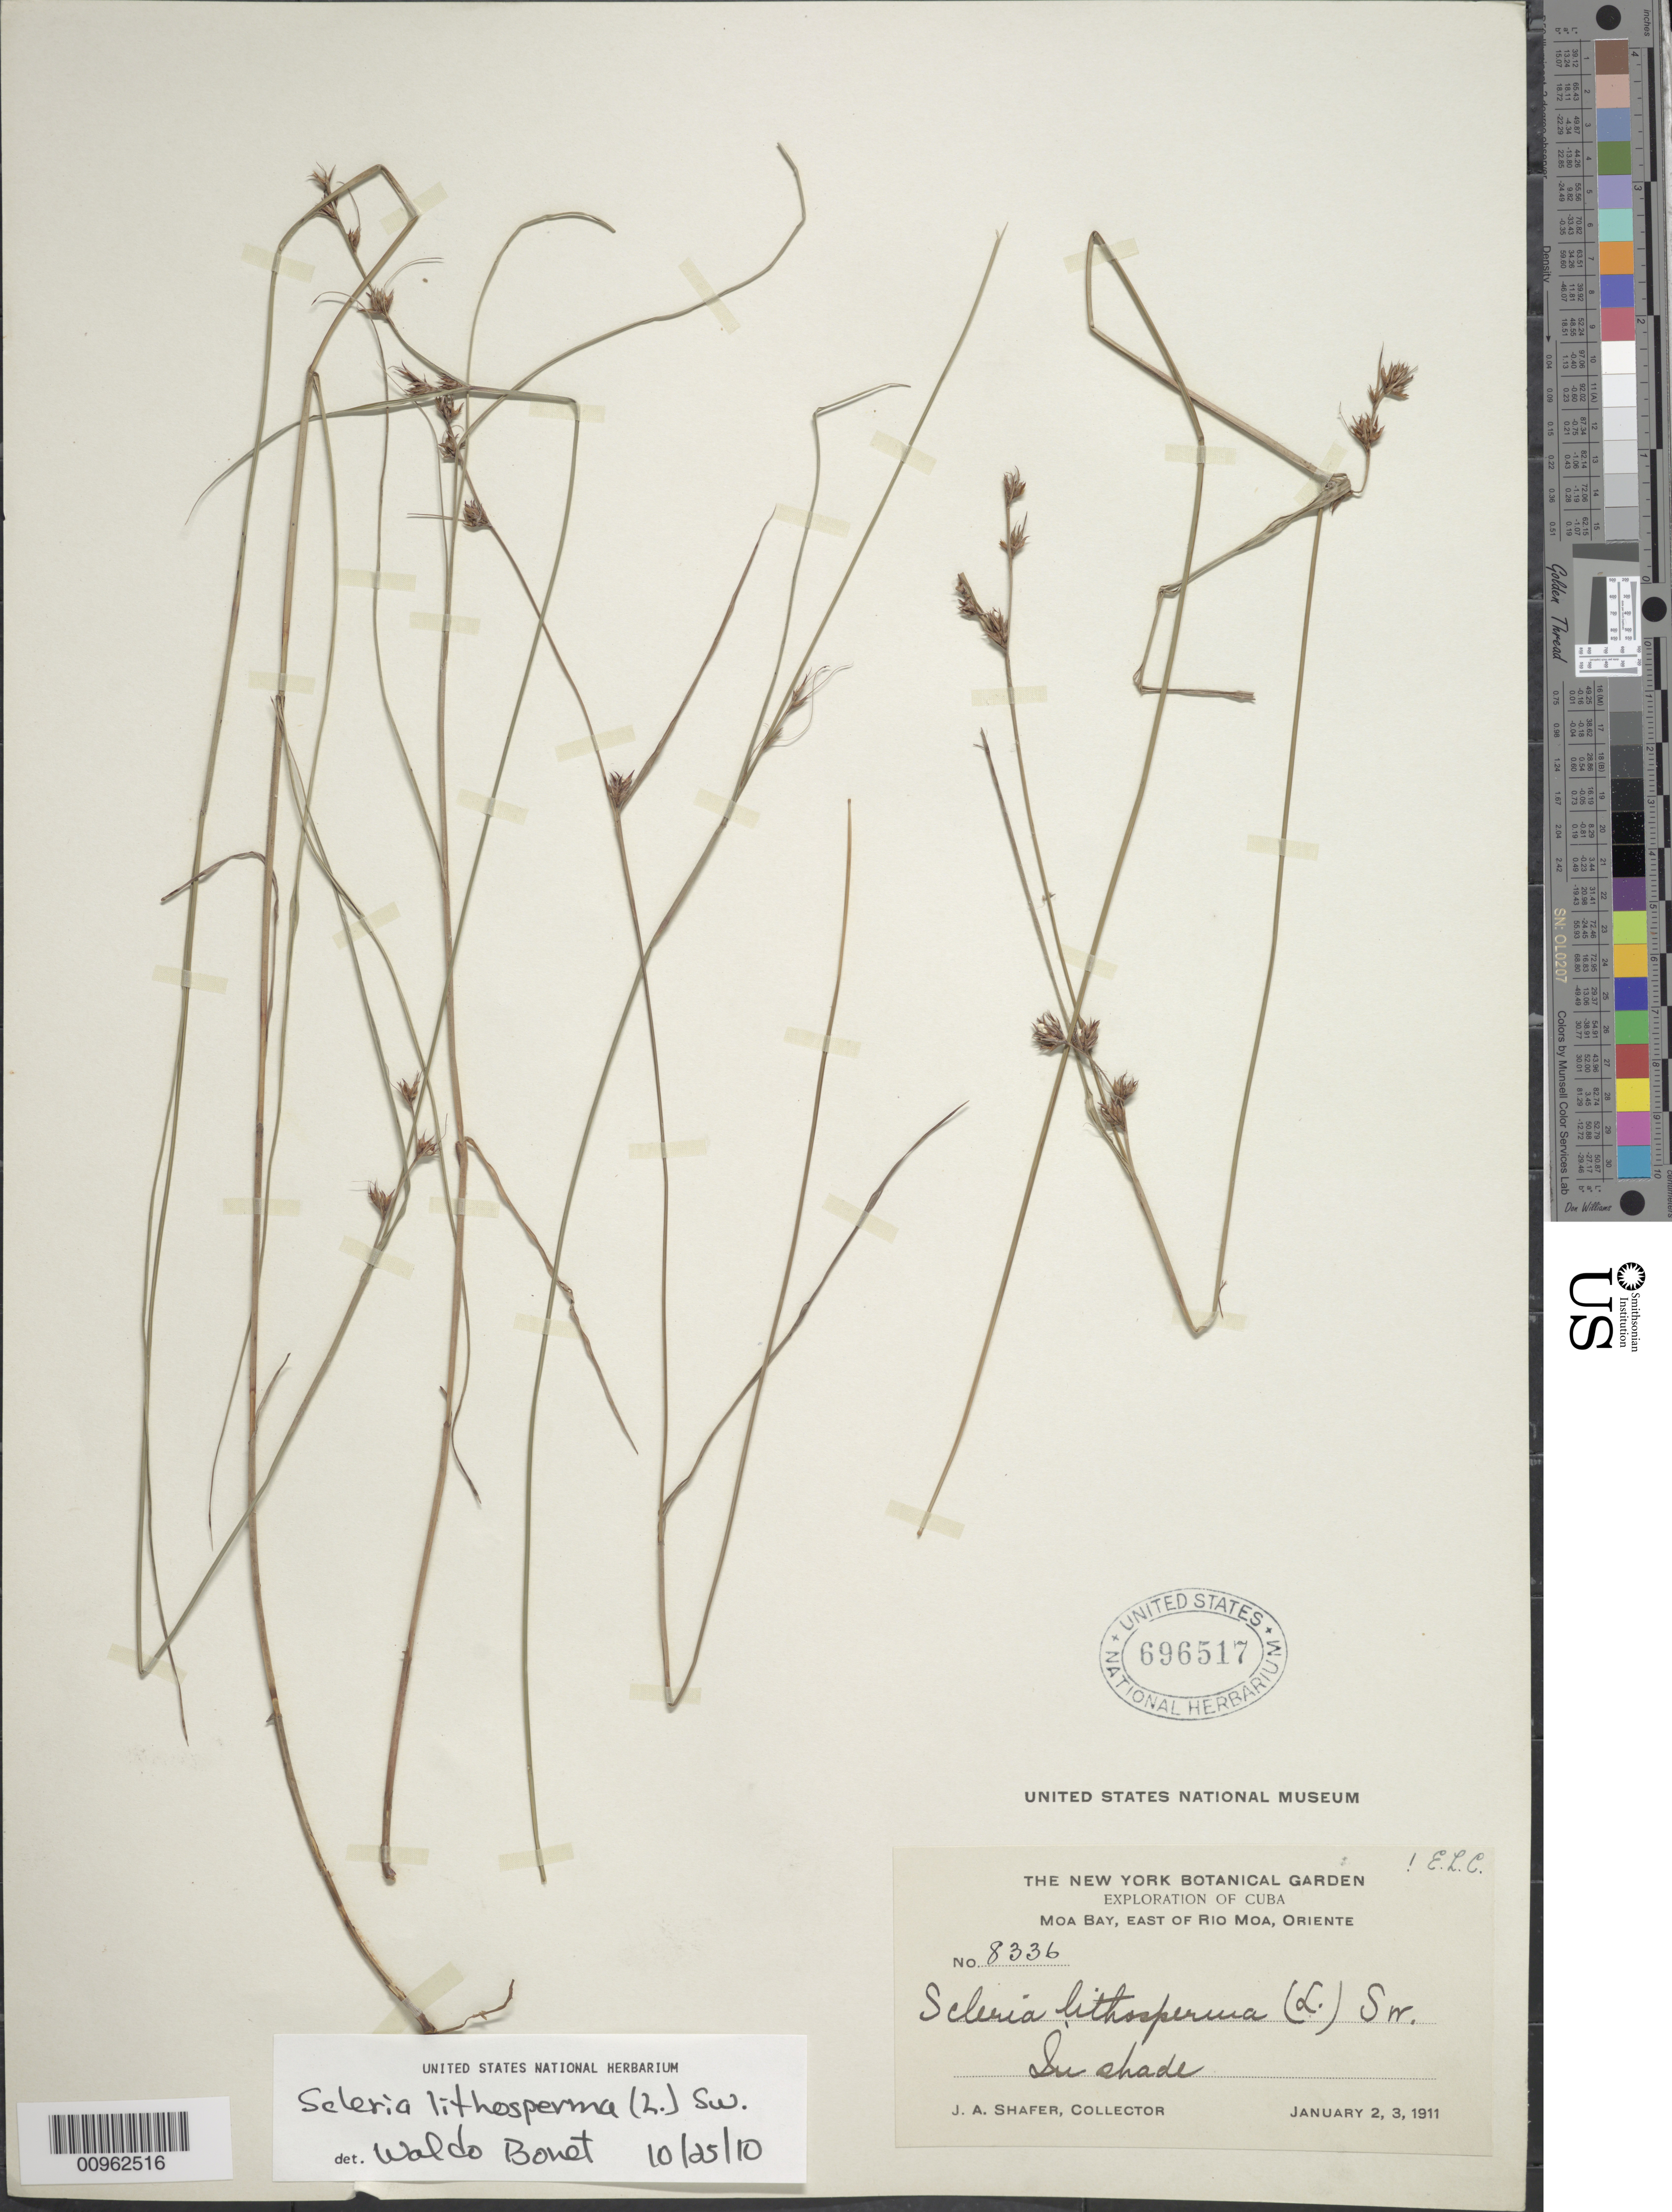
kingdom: Plantae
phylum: Tracheophyta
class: Liliopsida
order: Poales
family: Cyperaceae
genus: Scleria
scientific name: Scleria lithosperma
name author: (L.) Sw.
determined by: Core, E. L.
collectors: J. A. Shafer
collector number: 8336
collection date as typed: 02 Jan 1911 to 03 Jan 1911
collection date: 1911-01-02/1911-01-03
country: Cuba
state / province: Holguín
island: Cuba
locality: Moa Bay, east of Rio Moa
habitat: In shade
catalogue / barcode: US 696517